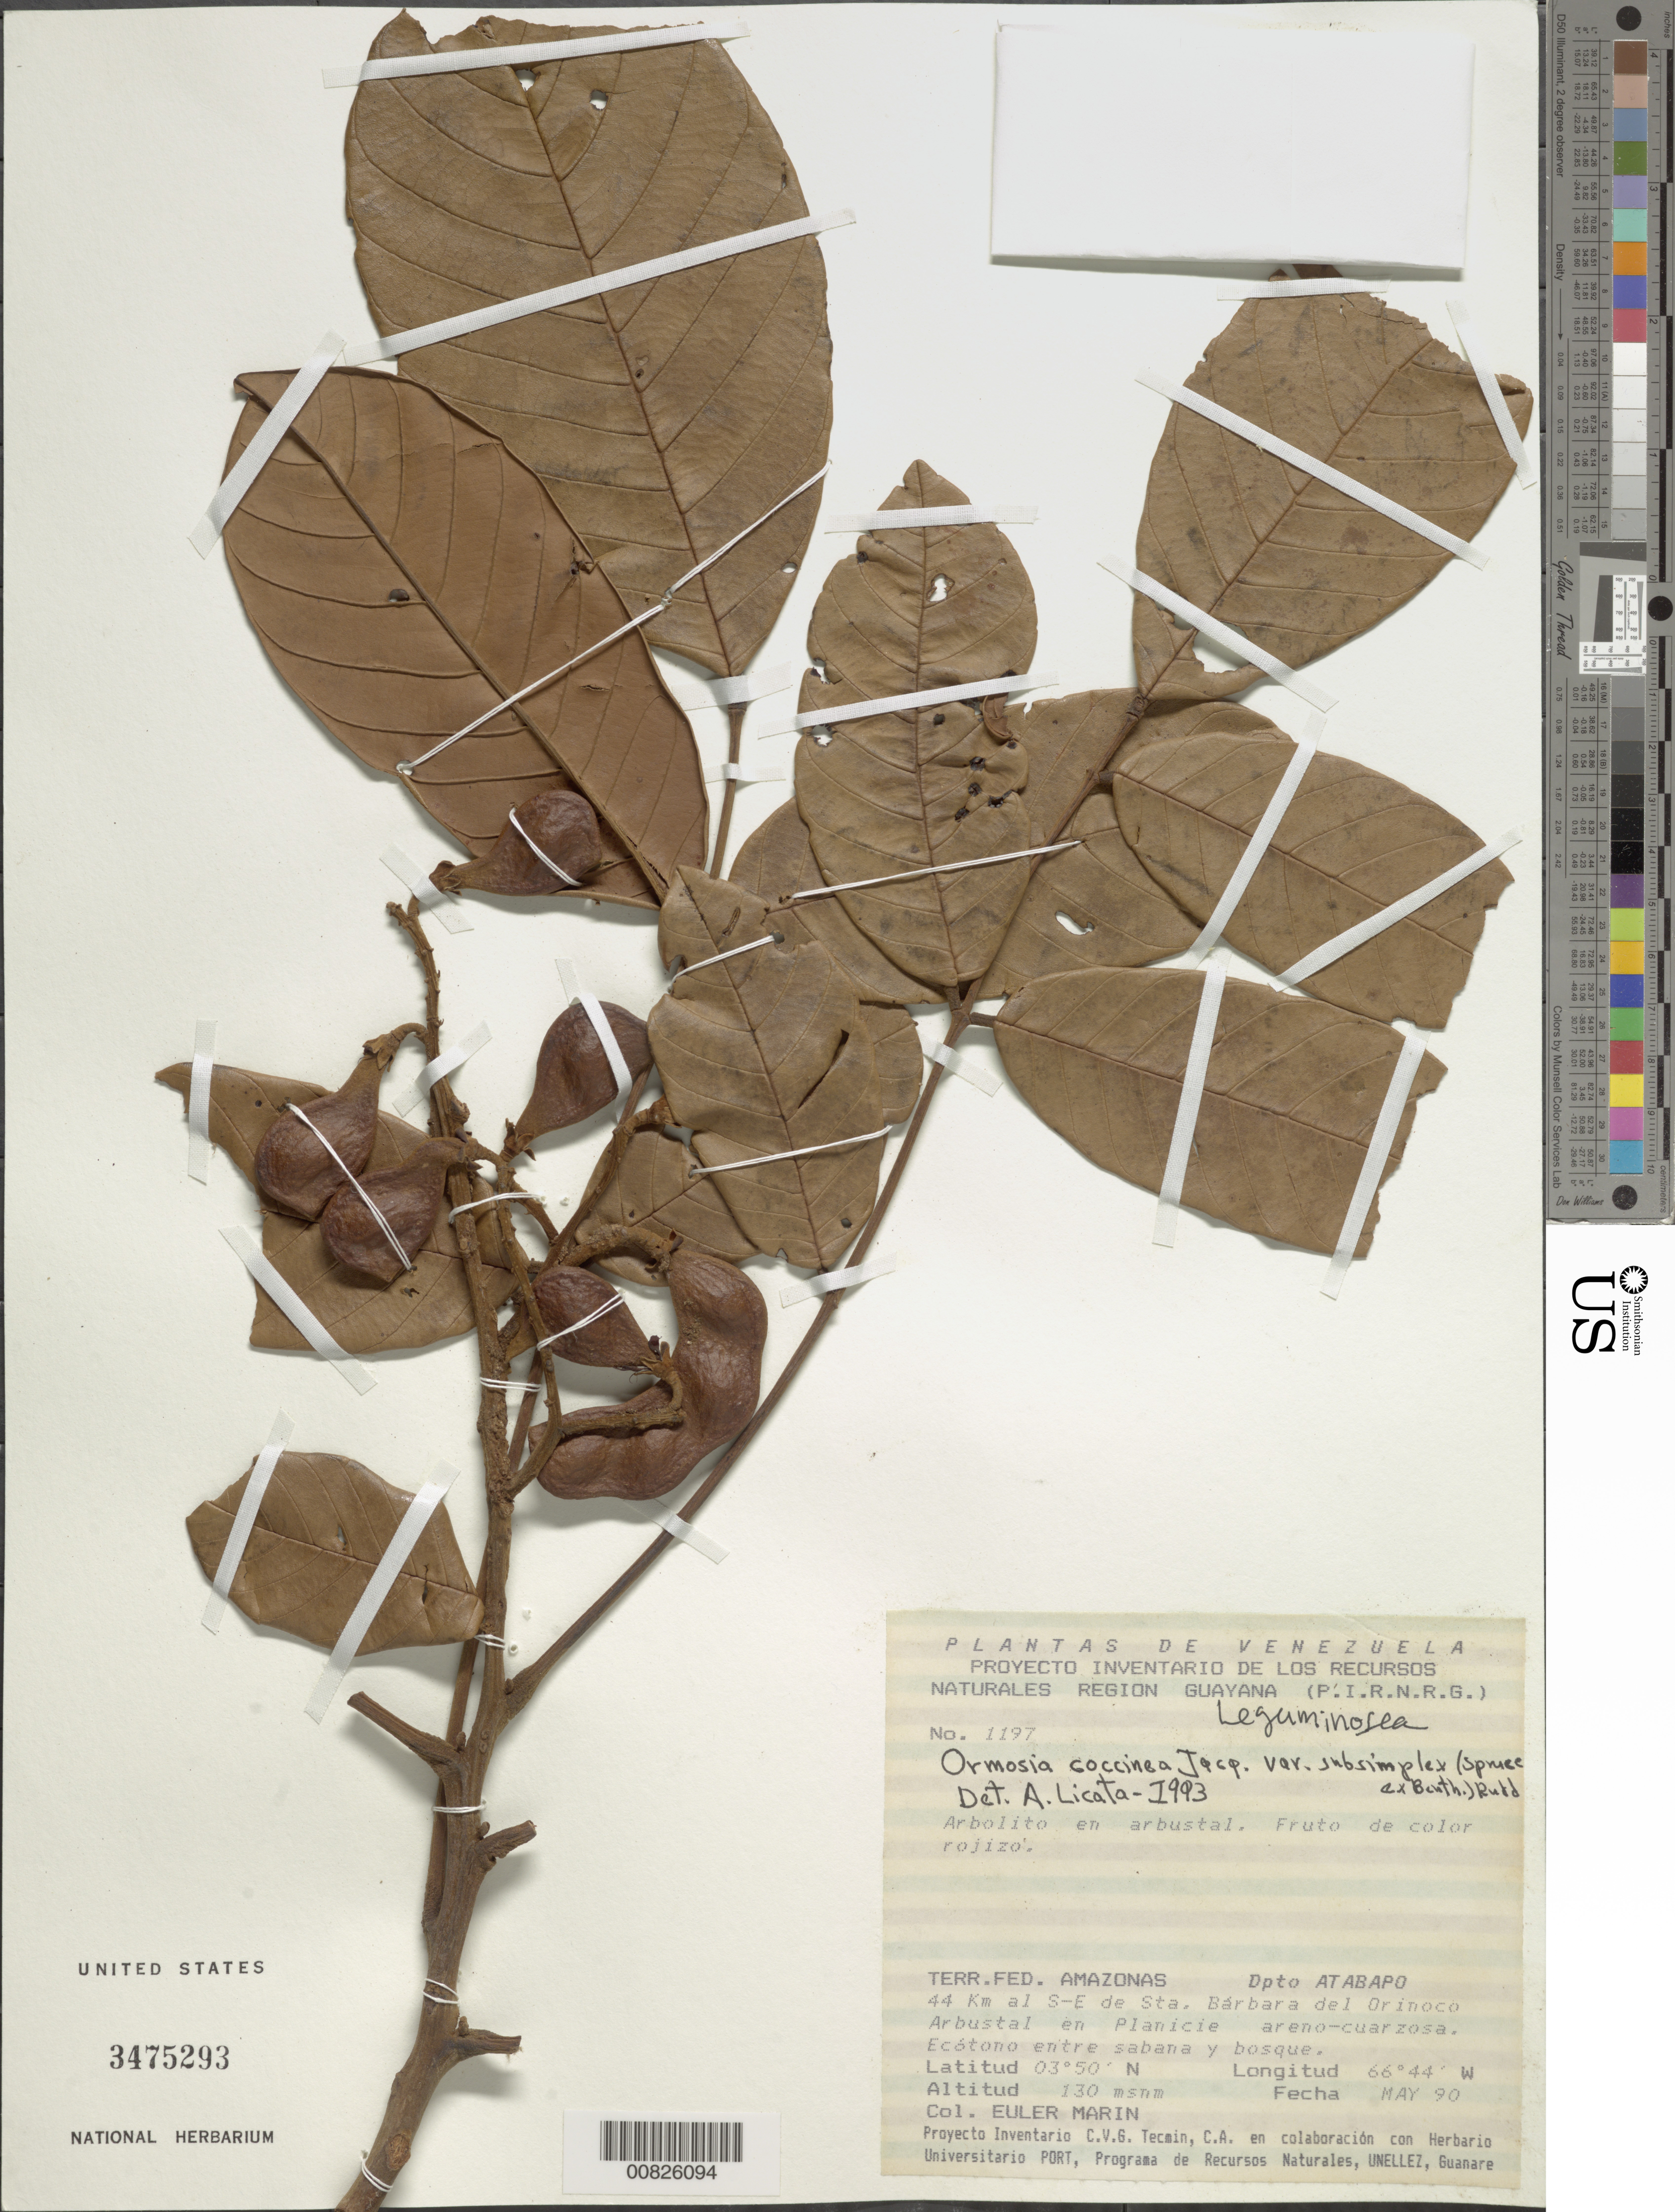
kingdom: Plantae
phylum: Tracheophyta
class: Magnoliopsida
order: Fabales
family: Fabaceae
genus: Ormosia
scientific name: Ormosia coccinea var. subsimplex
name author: (Spruce ex Benth.) Rudd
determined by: Licata, A., (PORT), Univ. Nac. Exp. de los Llanos Ezequiel Zamora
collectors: E. Marin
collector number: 1197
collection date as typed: May-90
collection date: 1990-05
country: Venezuela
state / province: Amazonas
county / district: Atabapo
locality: Santa Barbara del Orinoco, 44 km al SE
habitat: Arbustal en planicie areno-cuarzosa; ecótono entre sabana y bosque; en arbustal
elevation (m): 130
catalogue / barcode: US 3475293